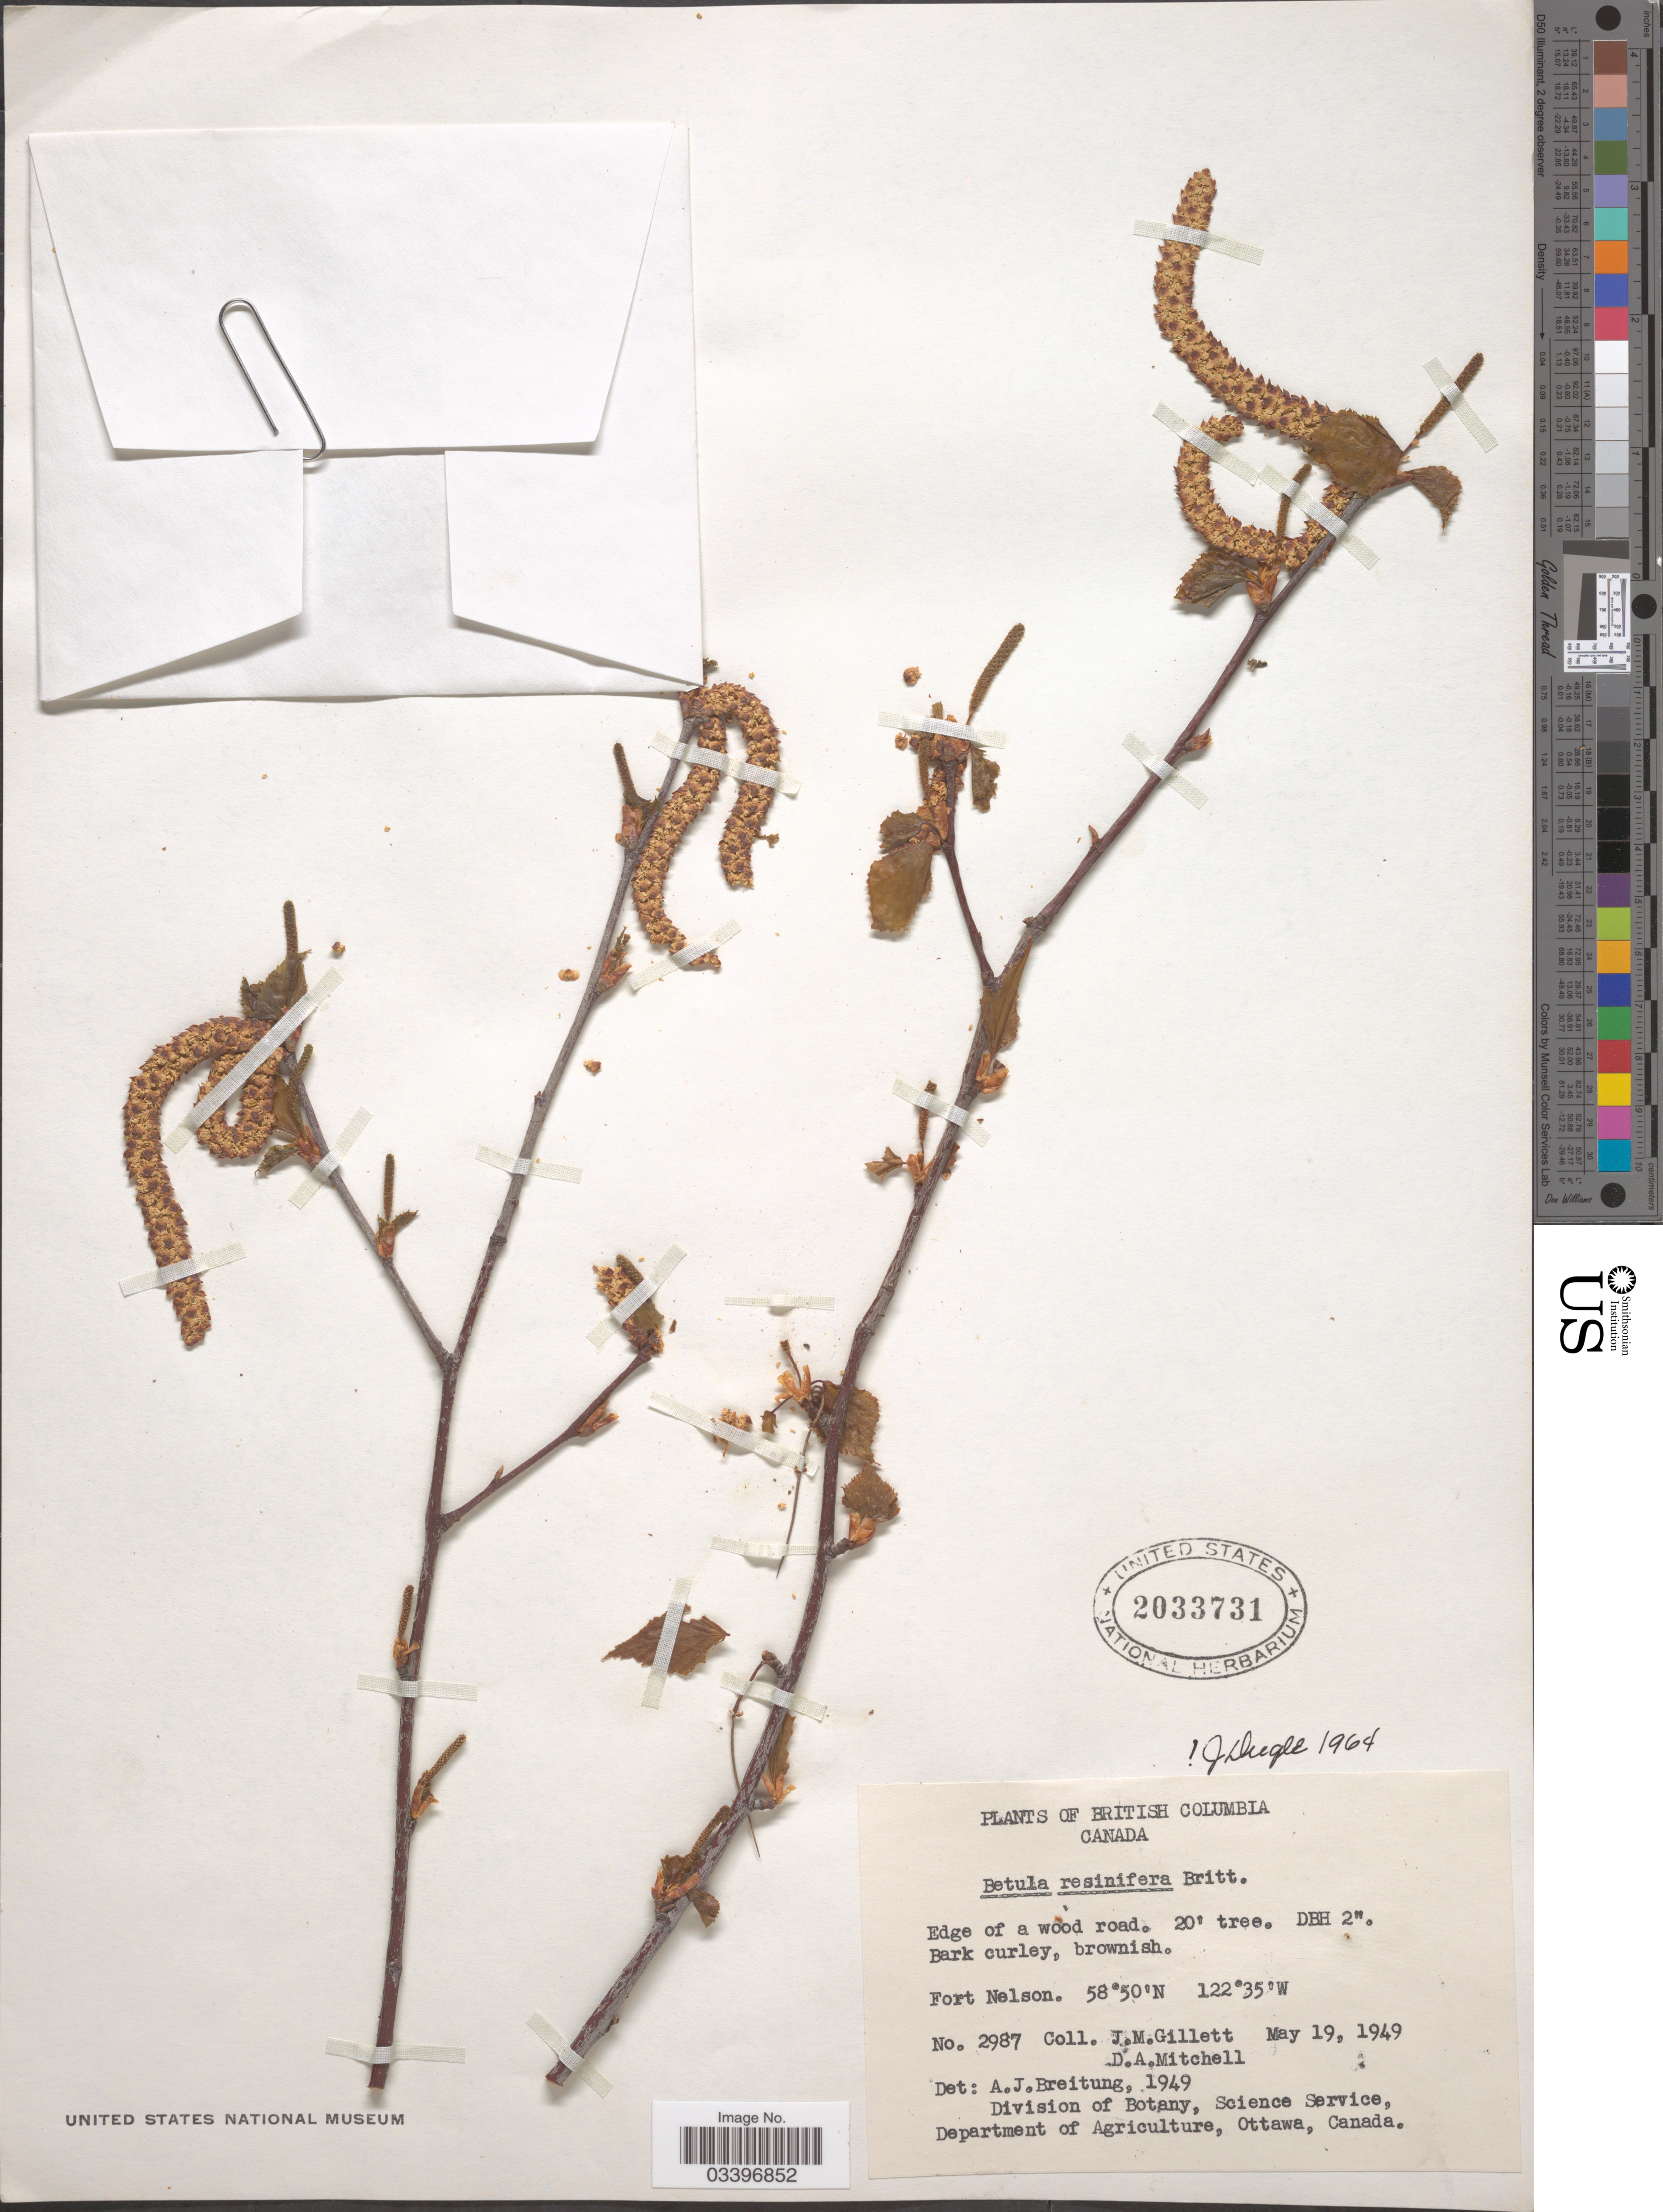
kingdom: Plantae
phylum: Tracheophyta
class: Magnoliopsida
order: Fagales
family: Betulaceae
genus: Betula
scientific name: Betula resinifera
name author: Britton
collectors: J. M. Gillett & D. Mitchell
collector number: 2987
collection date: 1949-05-19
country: Canada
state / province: British Columbia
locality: Fort Nelson.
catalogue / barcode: US 2033731